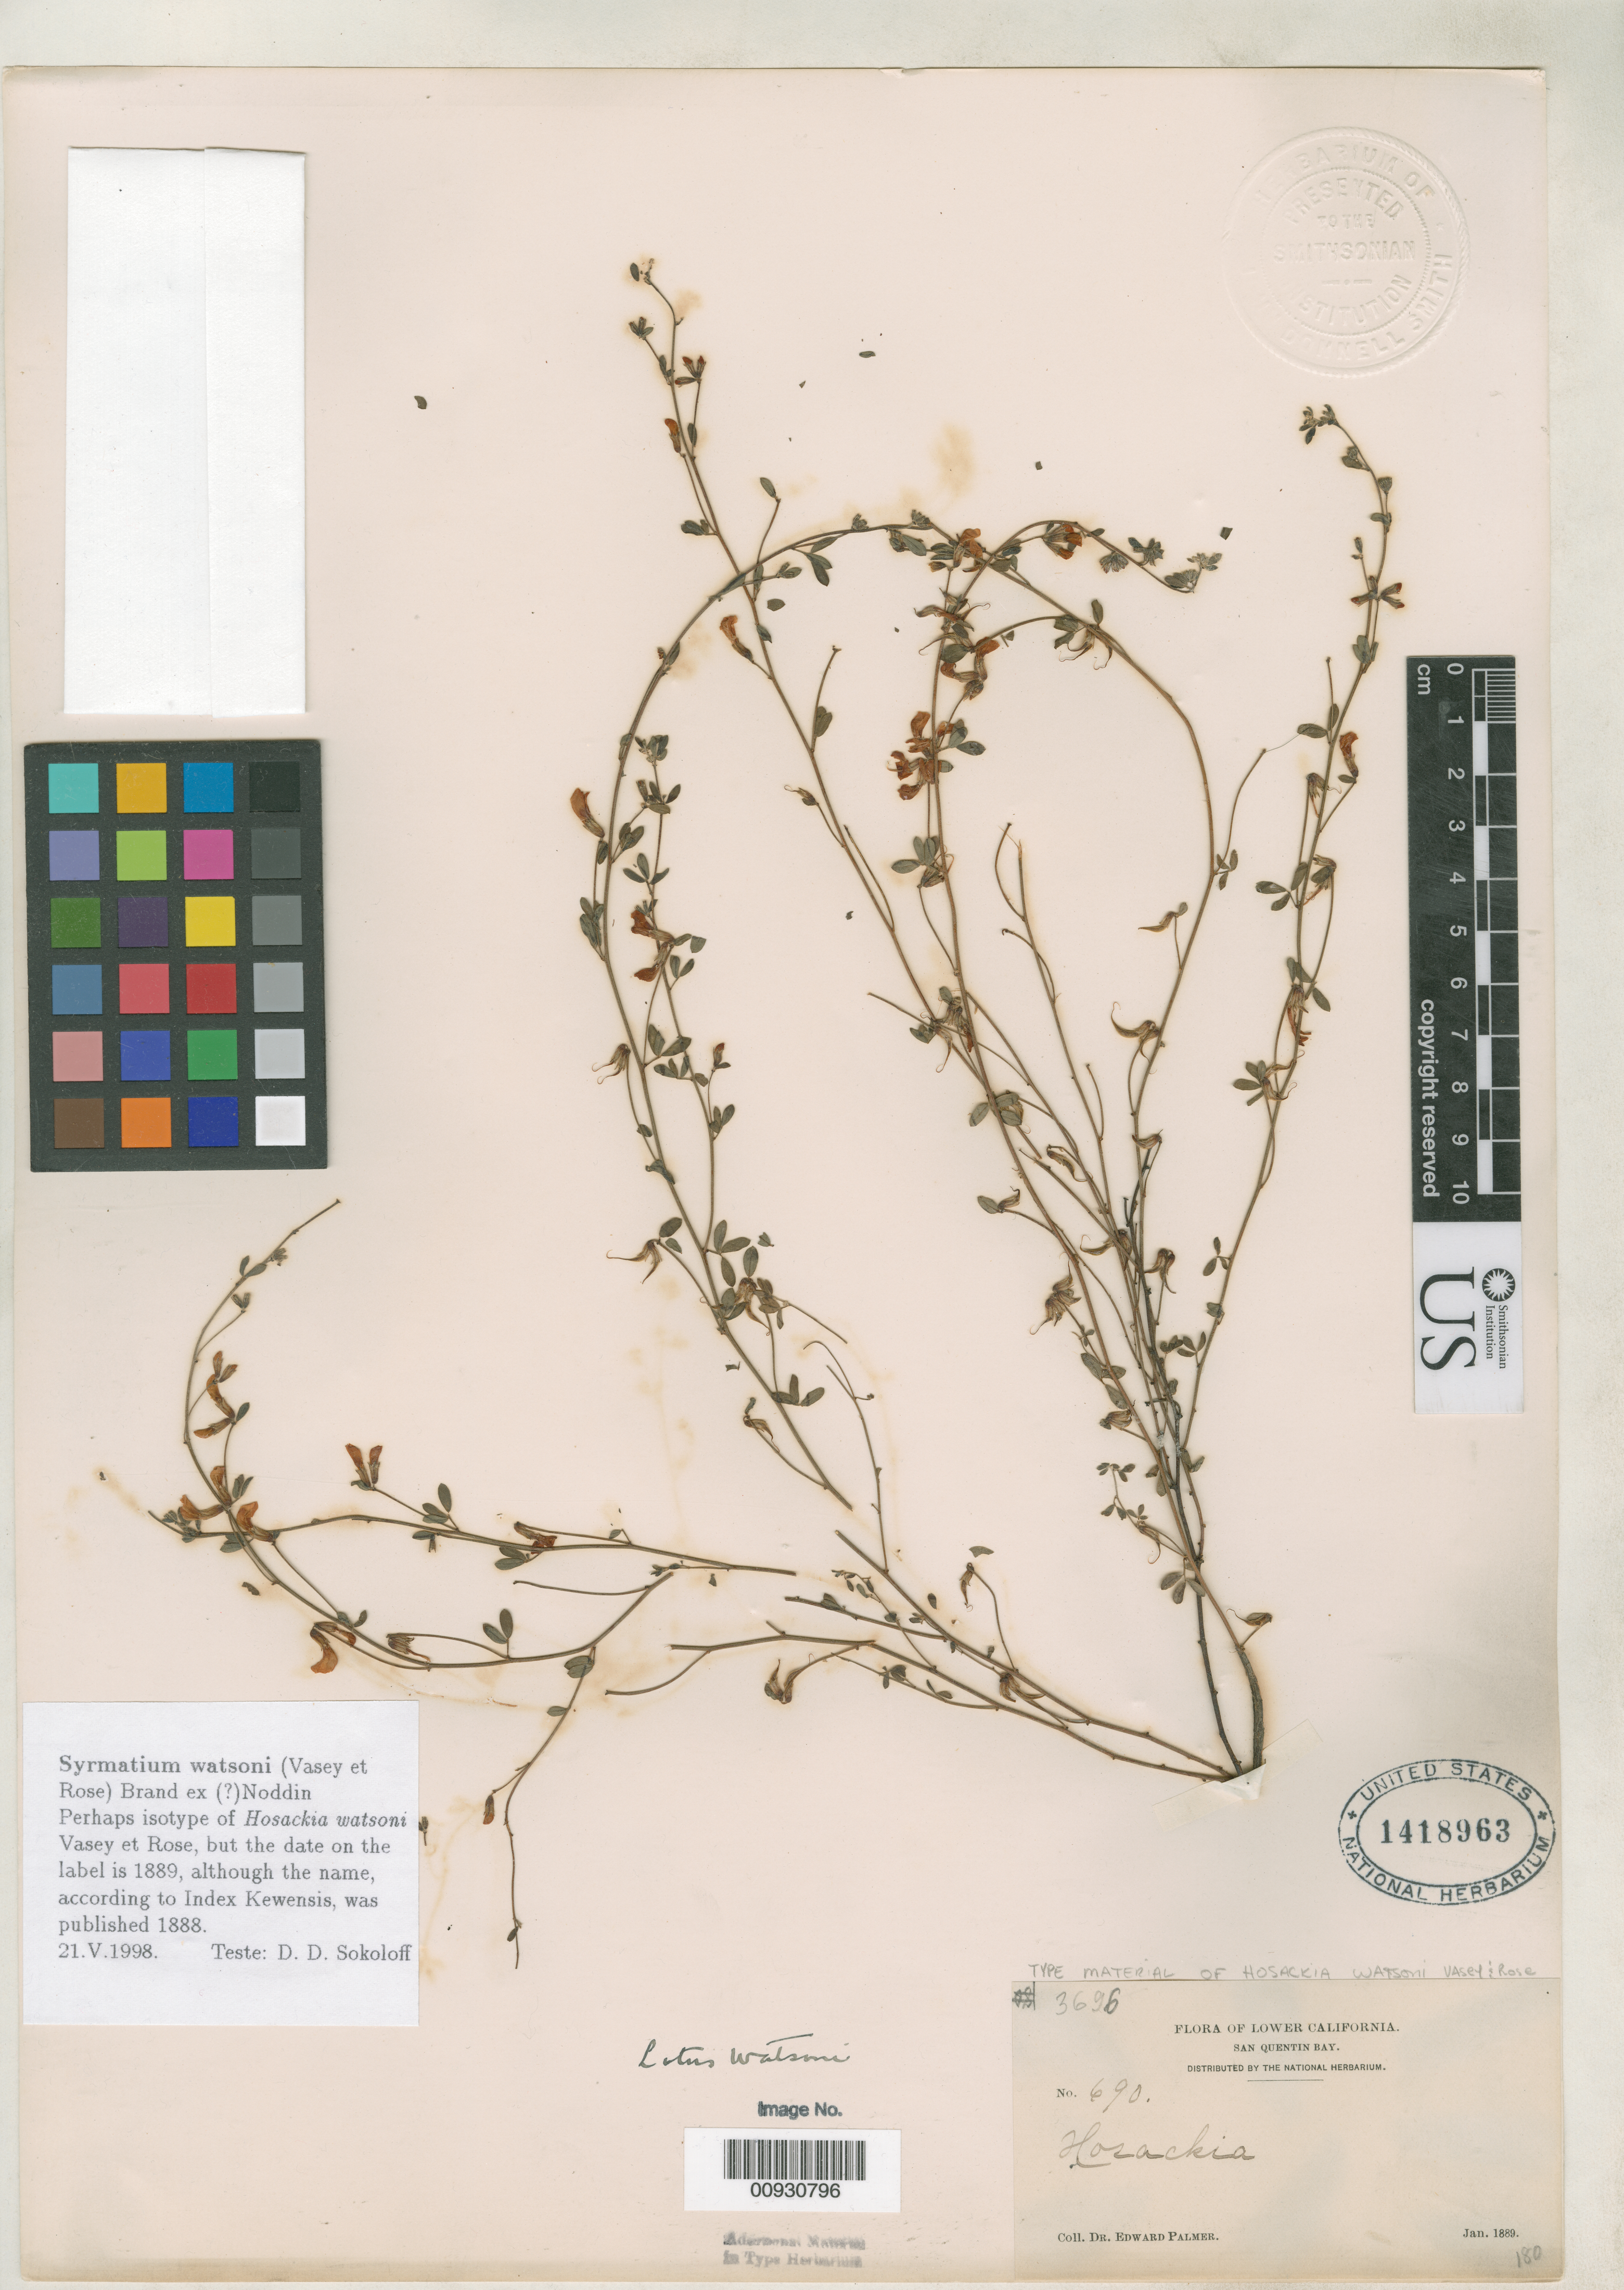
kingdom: Plantae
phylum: Tracheophyta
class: Magnoliopsida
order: Fabales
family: Fabaceae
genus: Hosackia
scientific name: Hosackia watsonii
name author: Vasey & Rose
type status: Isotype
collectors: E. Palmer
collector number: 690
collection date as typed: Jan 1889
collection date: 1889-01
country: Mexico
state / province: Baja California Norte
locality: San Quintin Bay.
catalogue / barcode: US 1418963